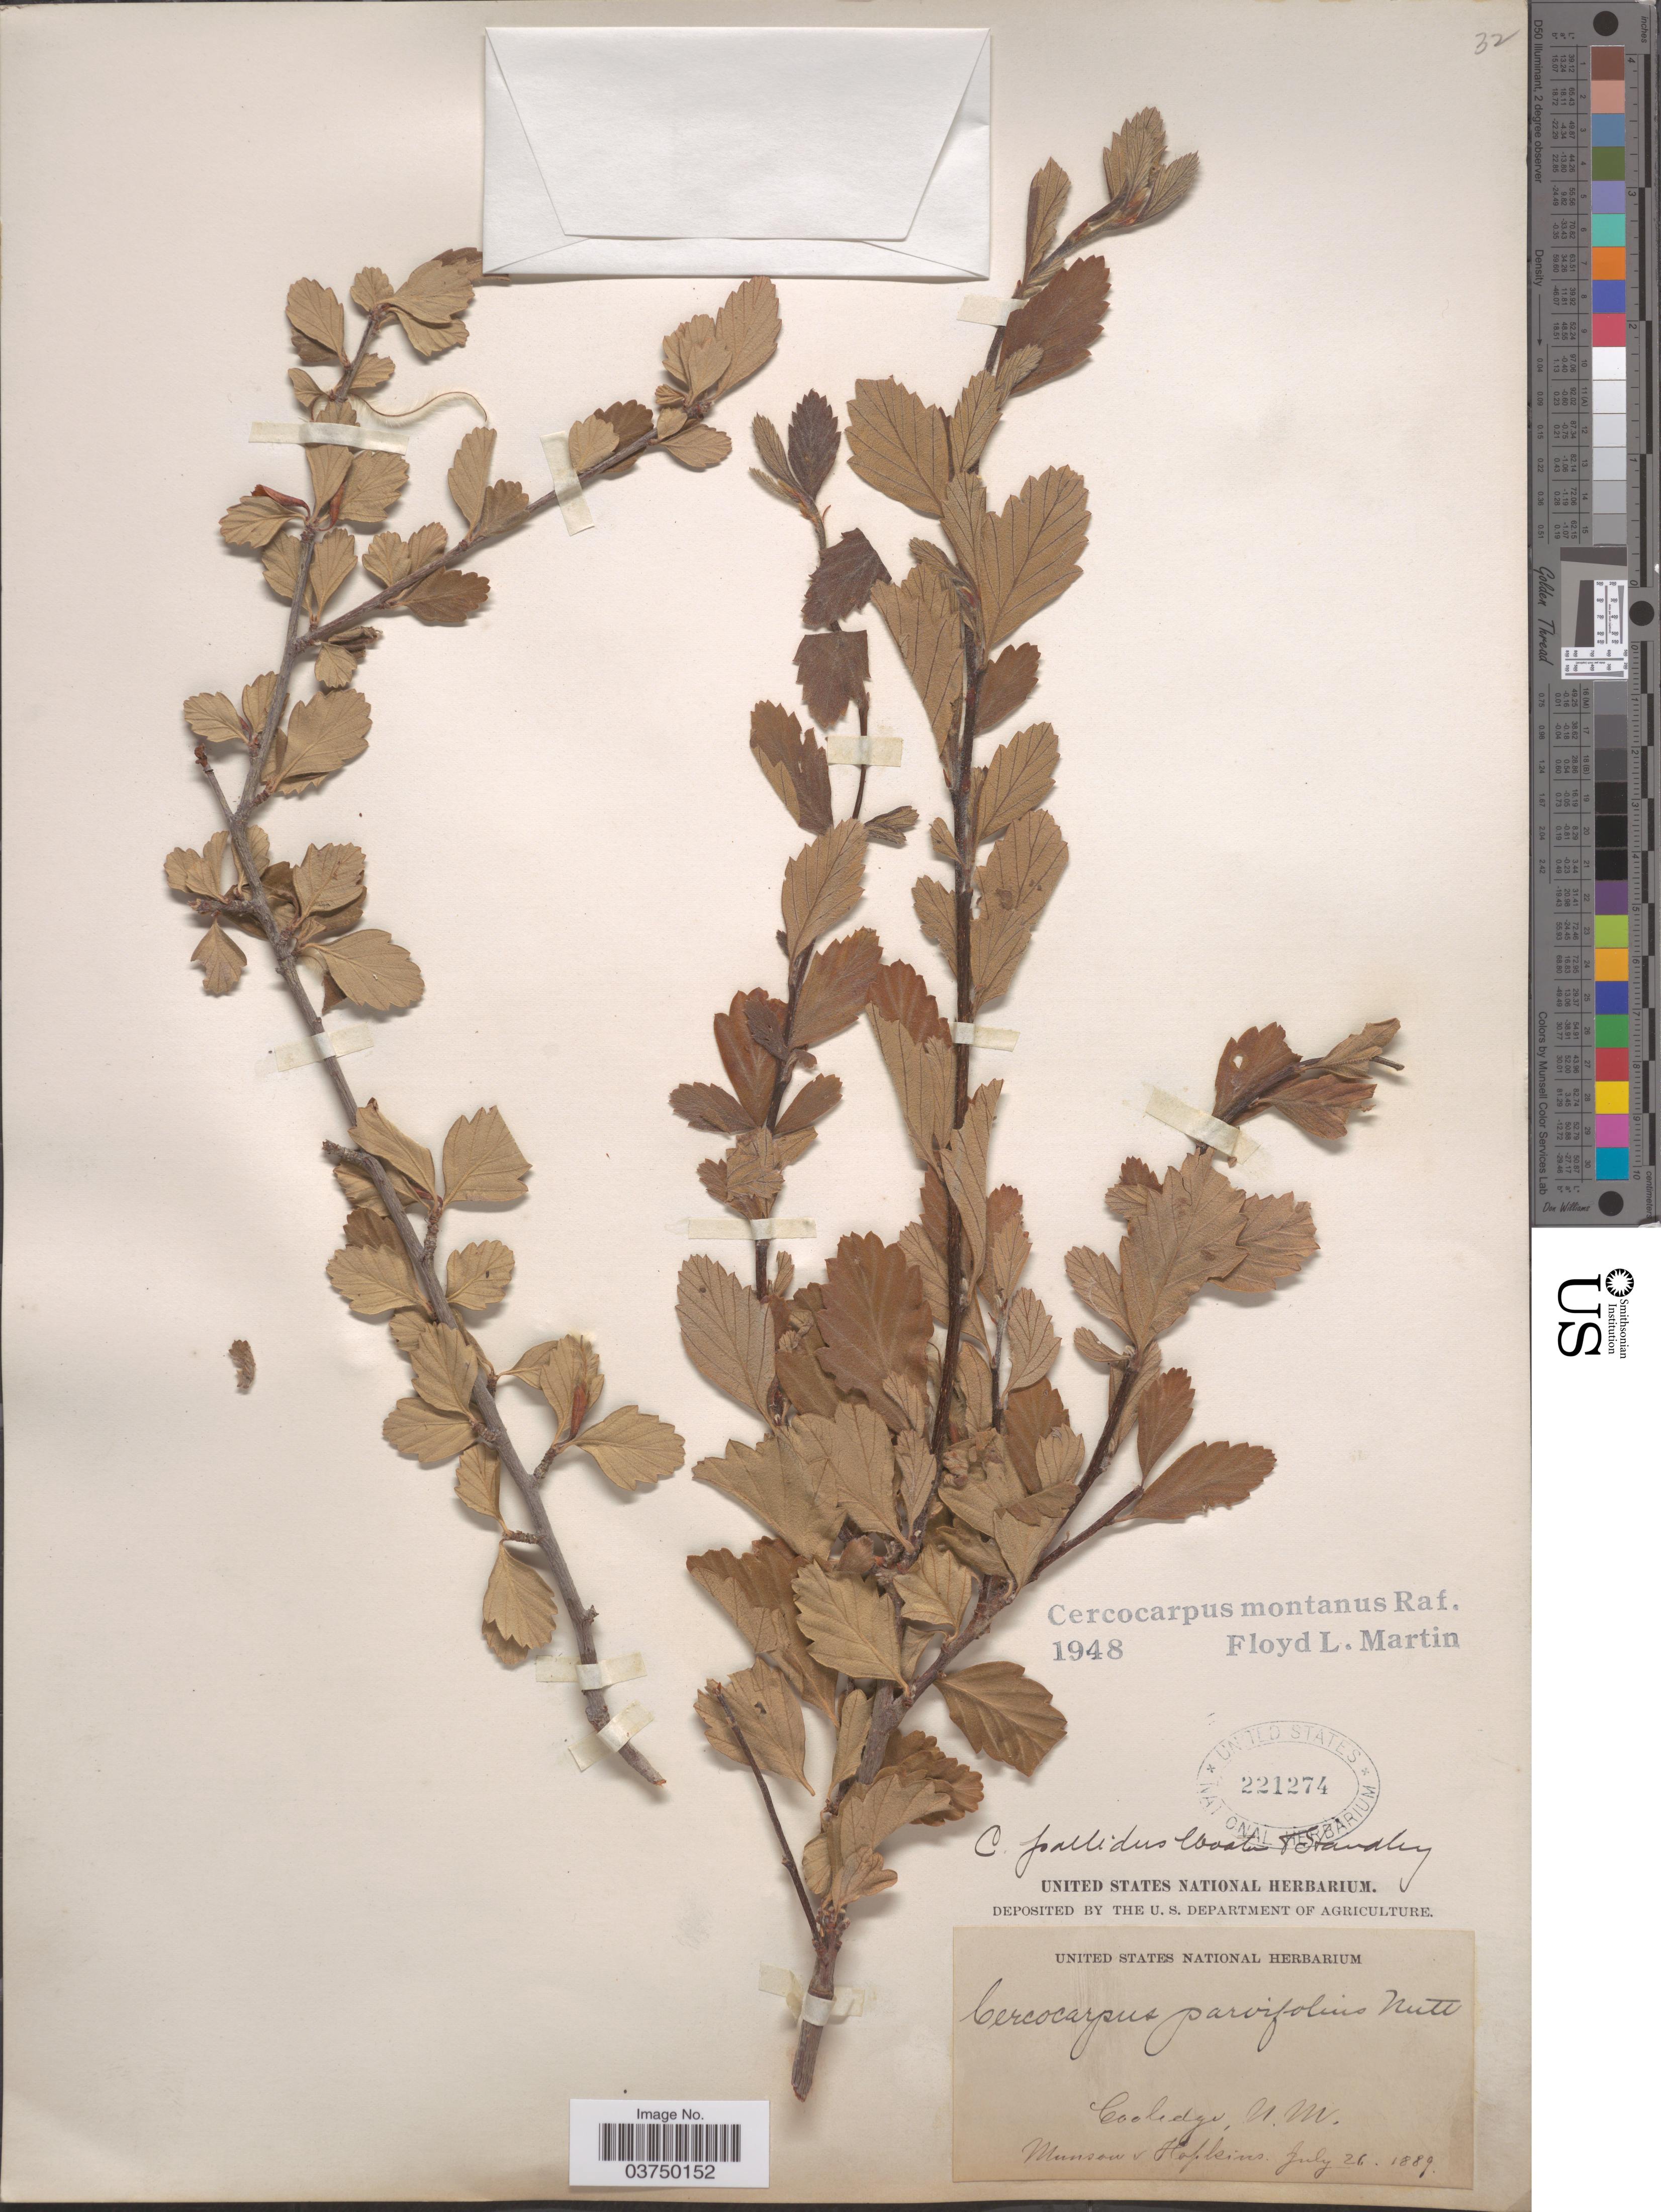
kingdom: Plantae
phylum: Tracheophyta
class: Magnoliopsida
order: Rosales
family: Rosaceae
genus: Cercocarpus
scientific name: Cercocarpus montanus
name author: Raf.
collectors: -. Munson & -- Hopkins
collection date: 1889-07-26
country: United States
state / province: New Mexico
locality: Cooledge.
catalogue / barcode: US 221274